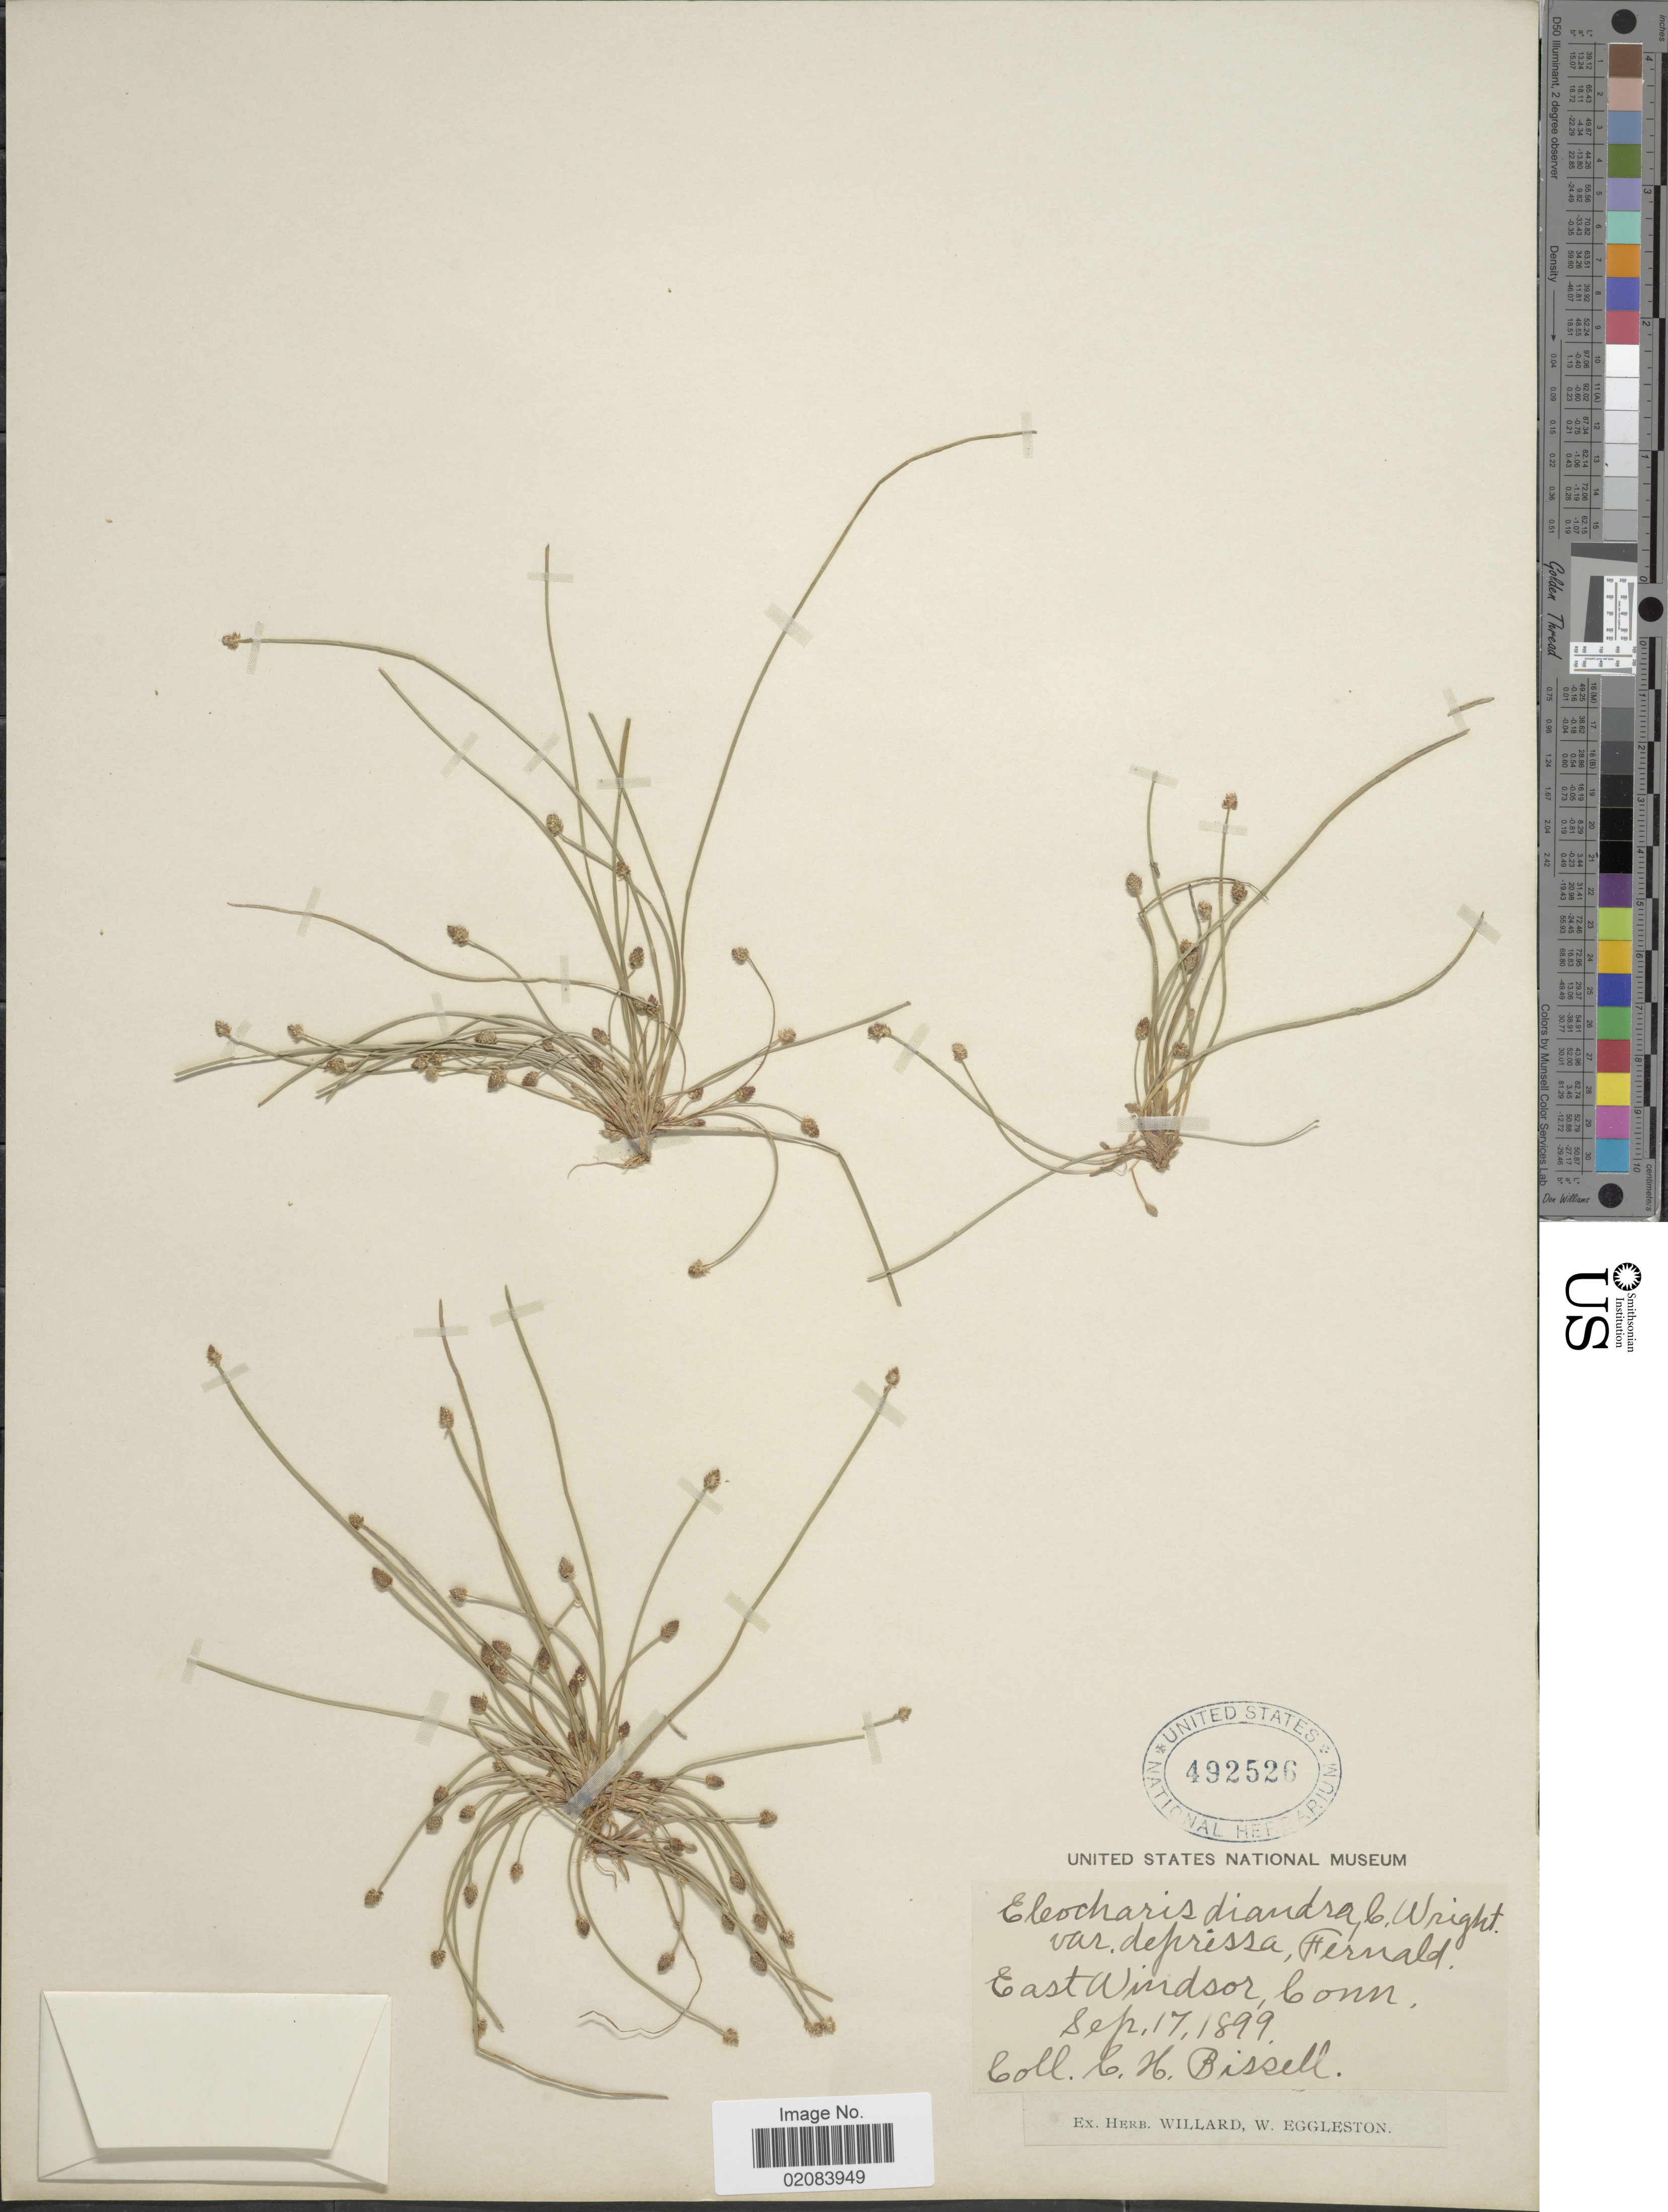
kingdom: Plantae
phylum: Tracheophyta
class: Liliopsida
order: Poales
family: Cyperaceae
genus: Eleocharis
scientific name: Eleocharis ovata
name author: (Roth) Roem. & Schult.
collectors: C. Bissell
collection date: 1899-09-17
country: United States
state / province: Connecticut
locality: East Windsor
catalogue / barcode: US 492526